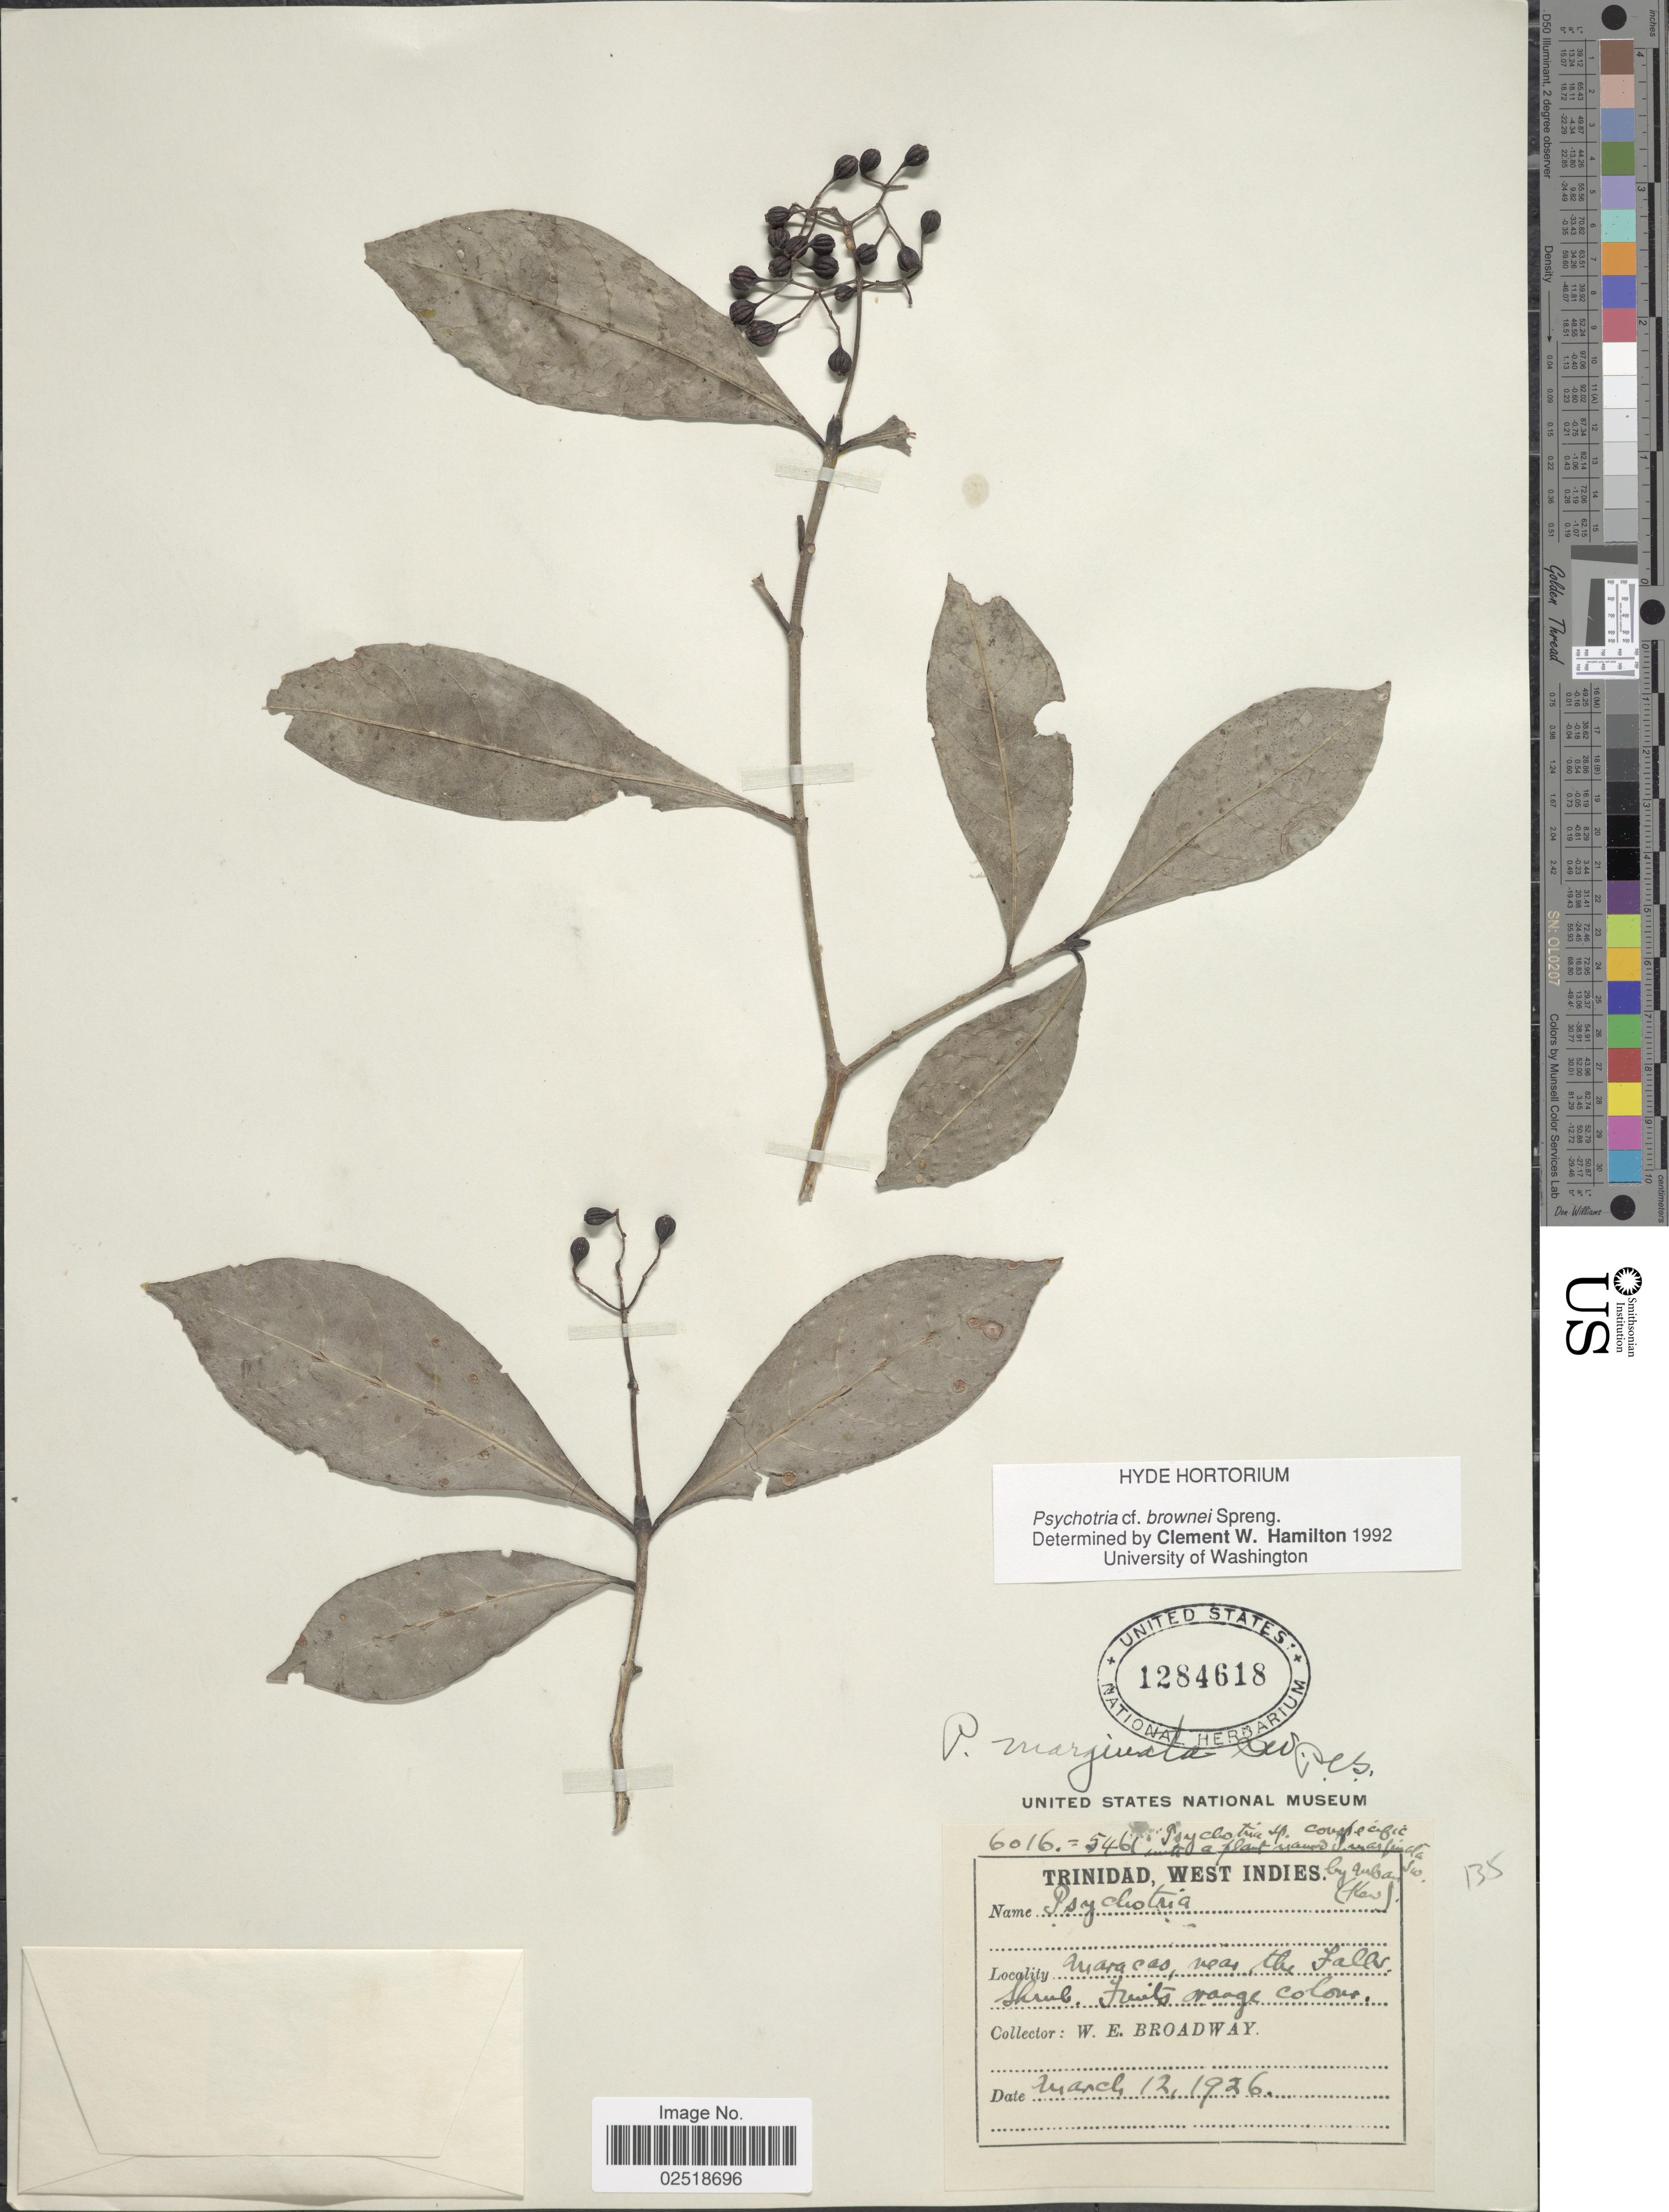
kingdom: Plantae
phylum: Tracheophyta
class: Magnoliopsida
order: Gentianales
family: Rubiaceae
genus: Psychotria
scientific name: Psychotria brownei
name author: Spreng.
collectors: W. E. Broadway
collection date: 1926-03-12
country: Trinidad and Tobago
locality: Trinidad, Maracas, near the falls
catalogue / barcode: US 1284618